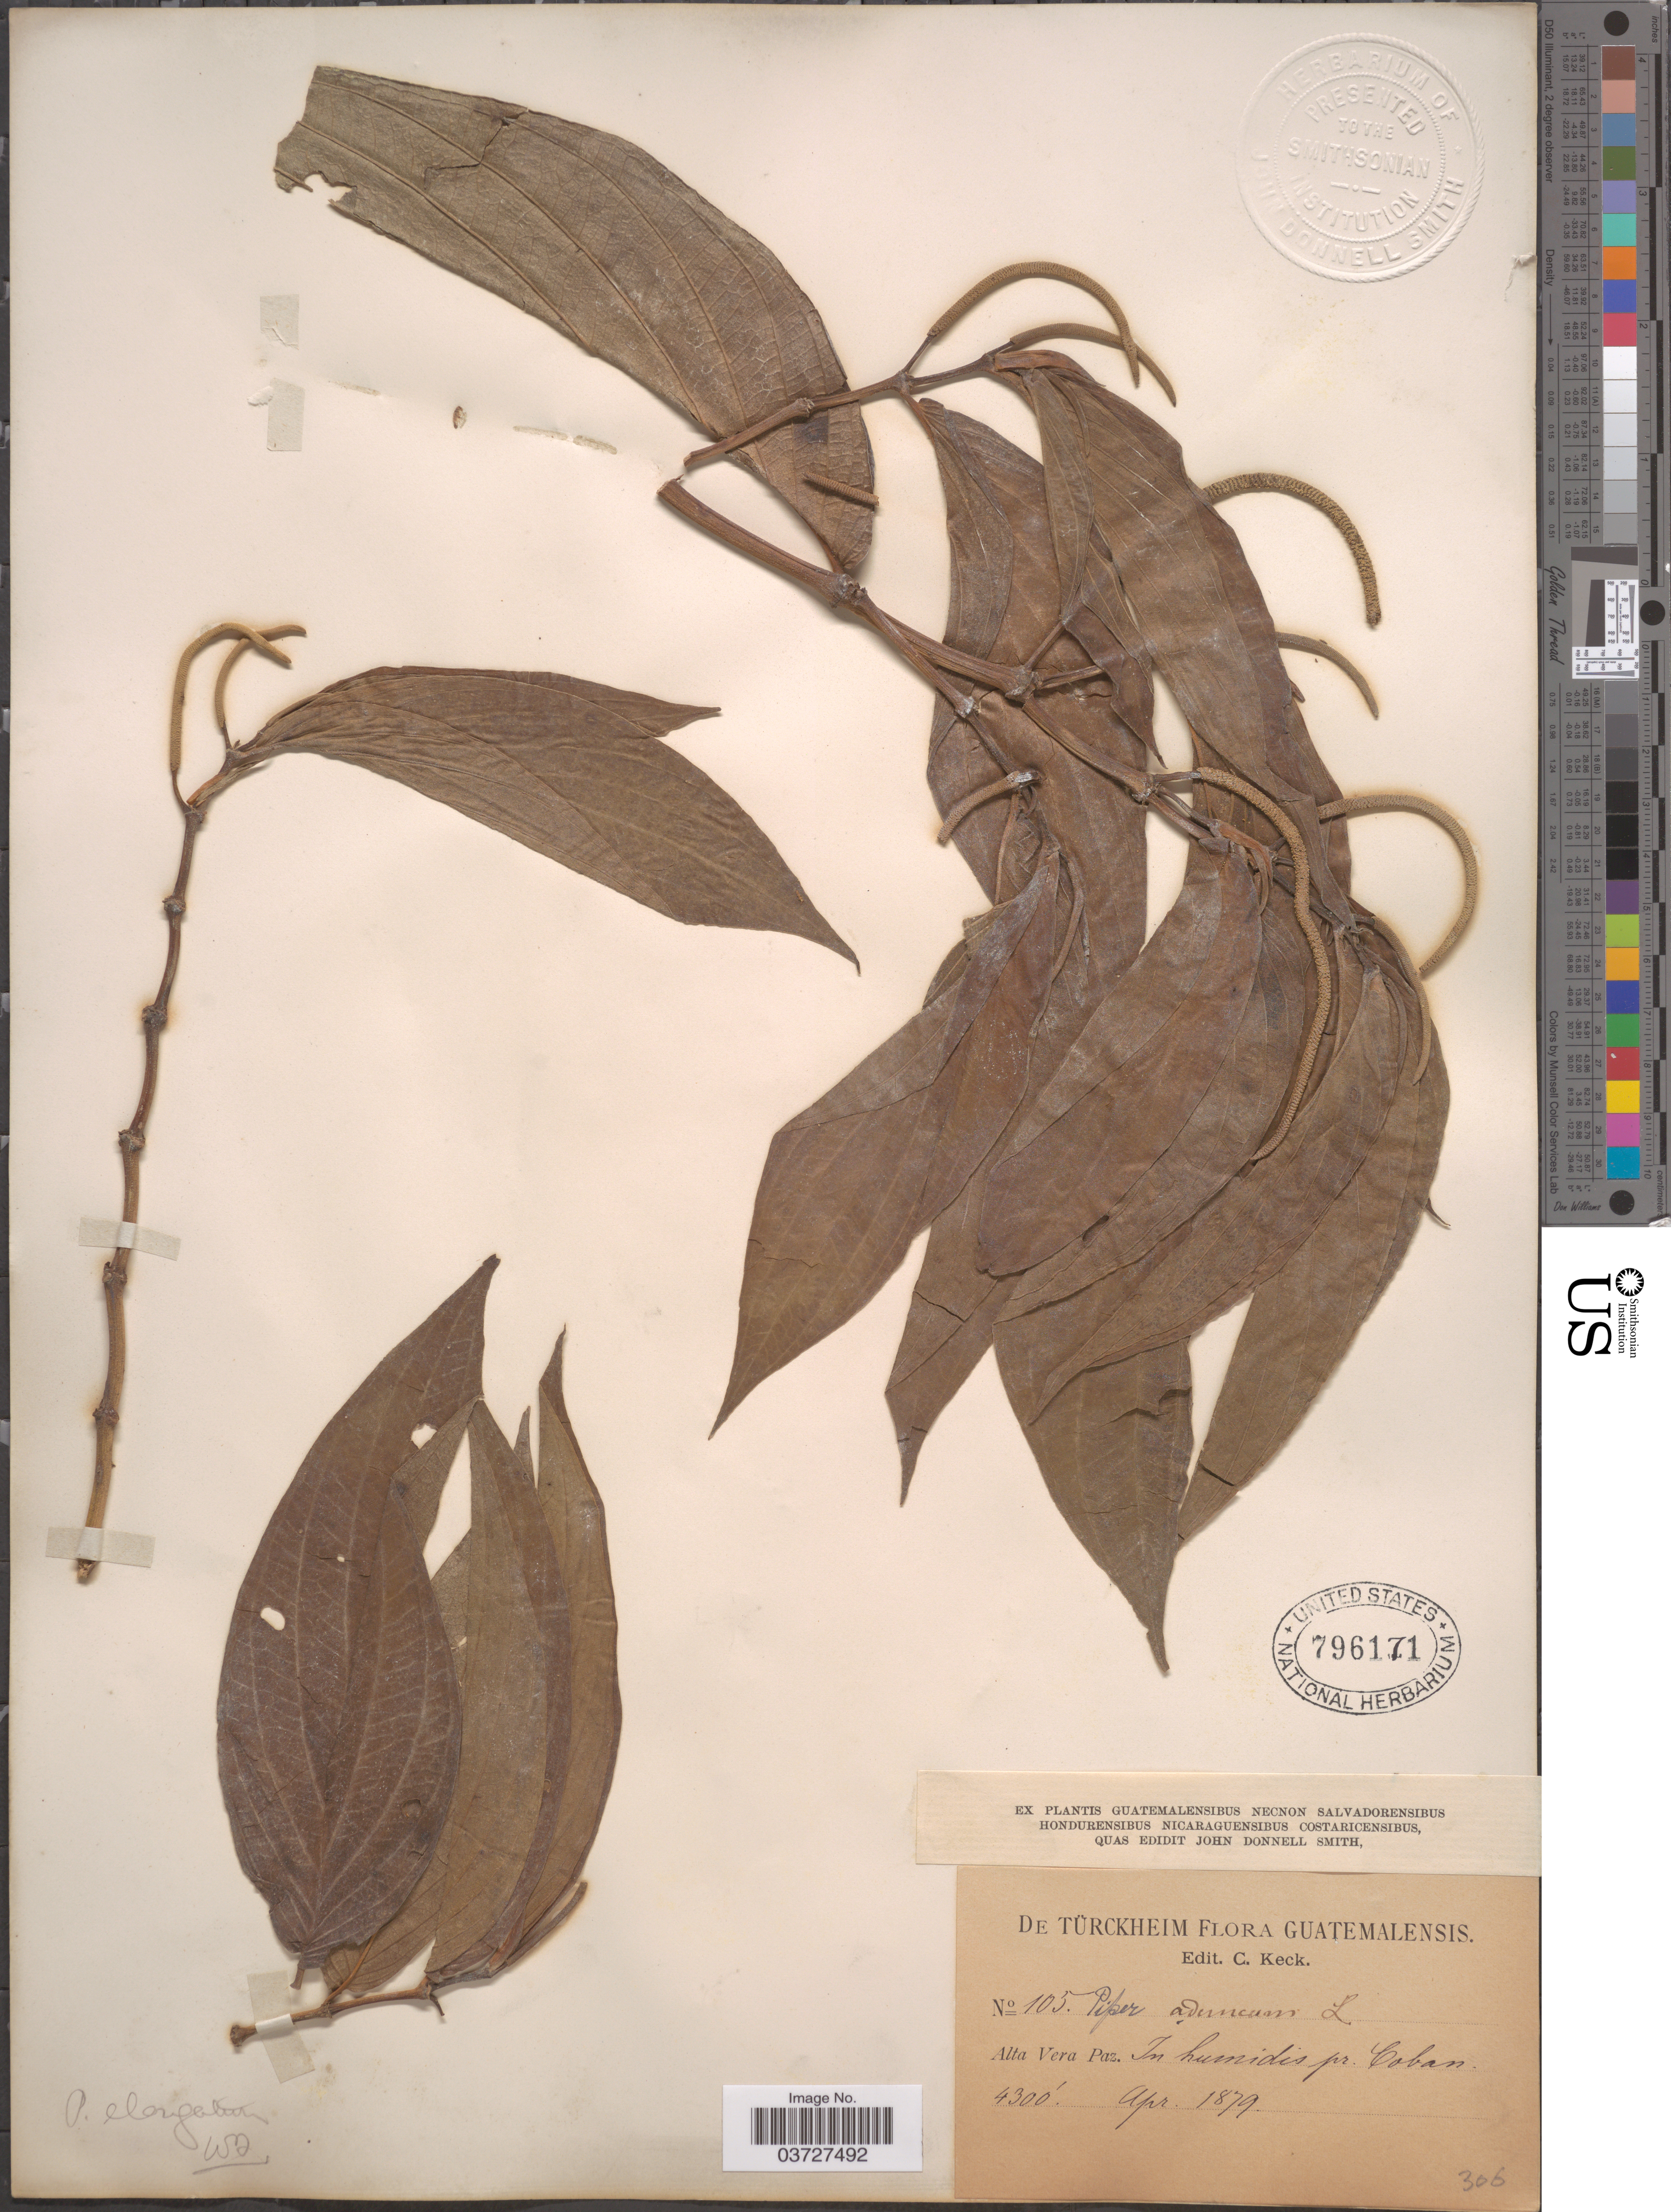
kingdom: Plantae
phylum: Tracheophyta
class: Magnoliopsida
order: Piperales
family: Piperaceae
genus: Piper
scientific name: Piper elongatum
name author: Vahl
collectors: -. De Türckheim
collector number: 105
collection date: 1879-04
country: Guatemala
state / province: Alta Verapaz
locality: Alta Vera Paz. In humidis pr. Coban.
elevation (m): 1311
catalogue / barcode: US 796171